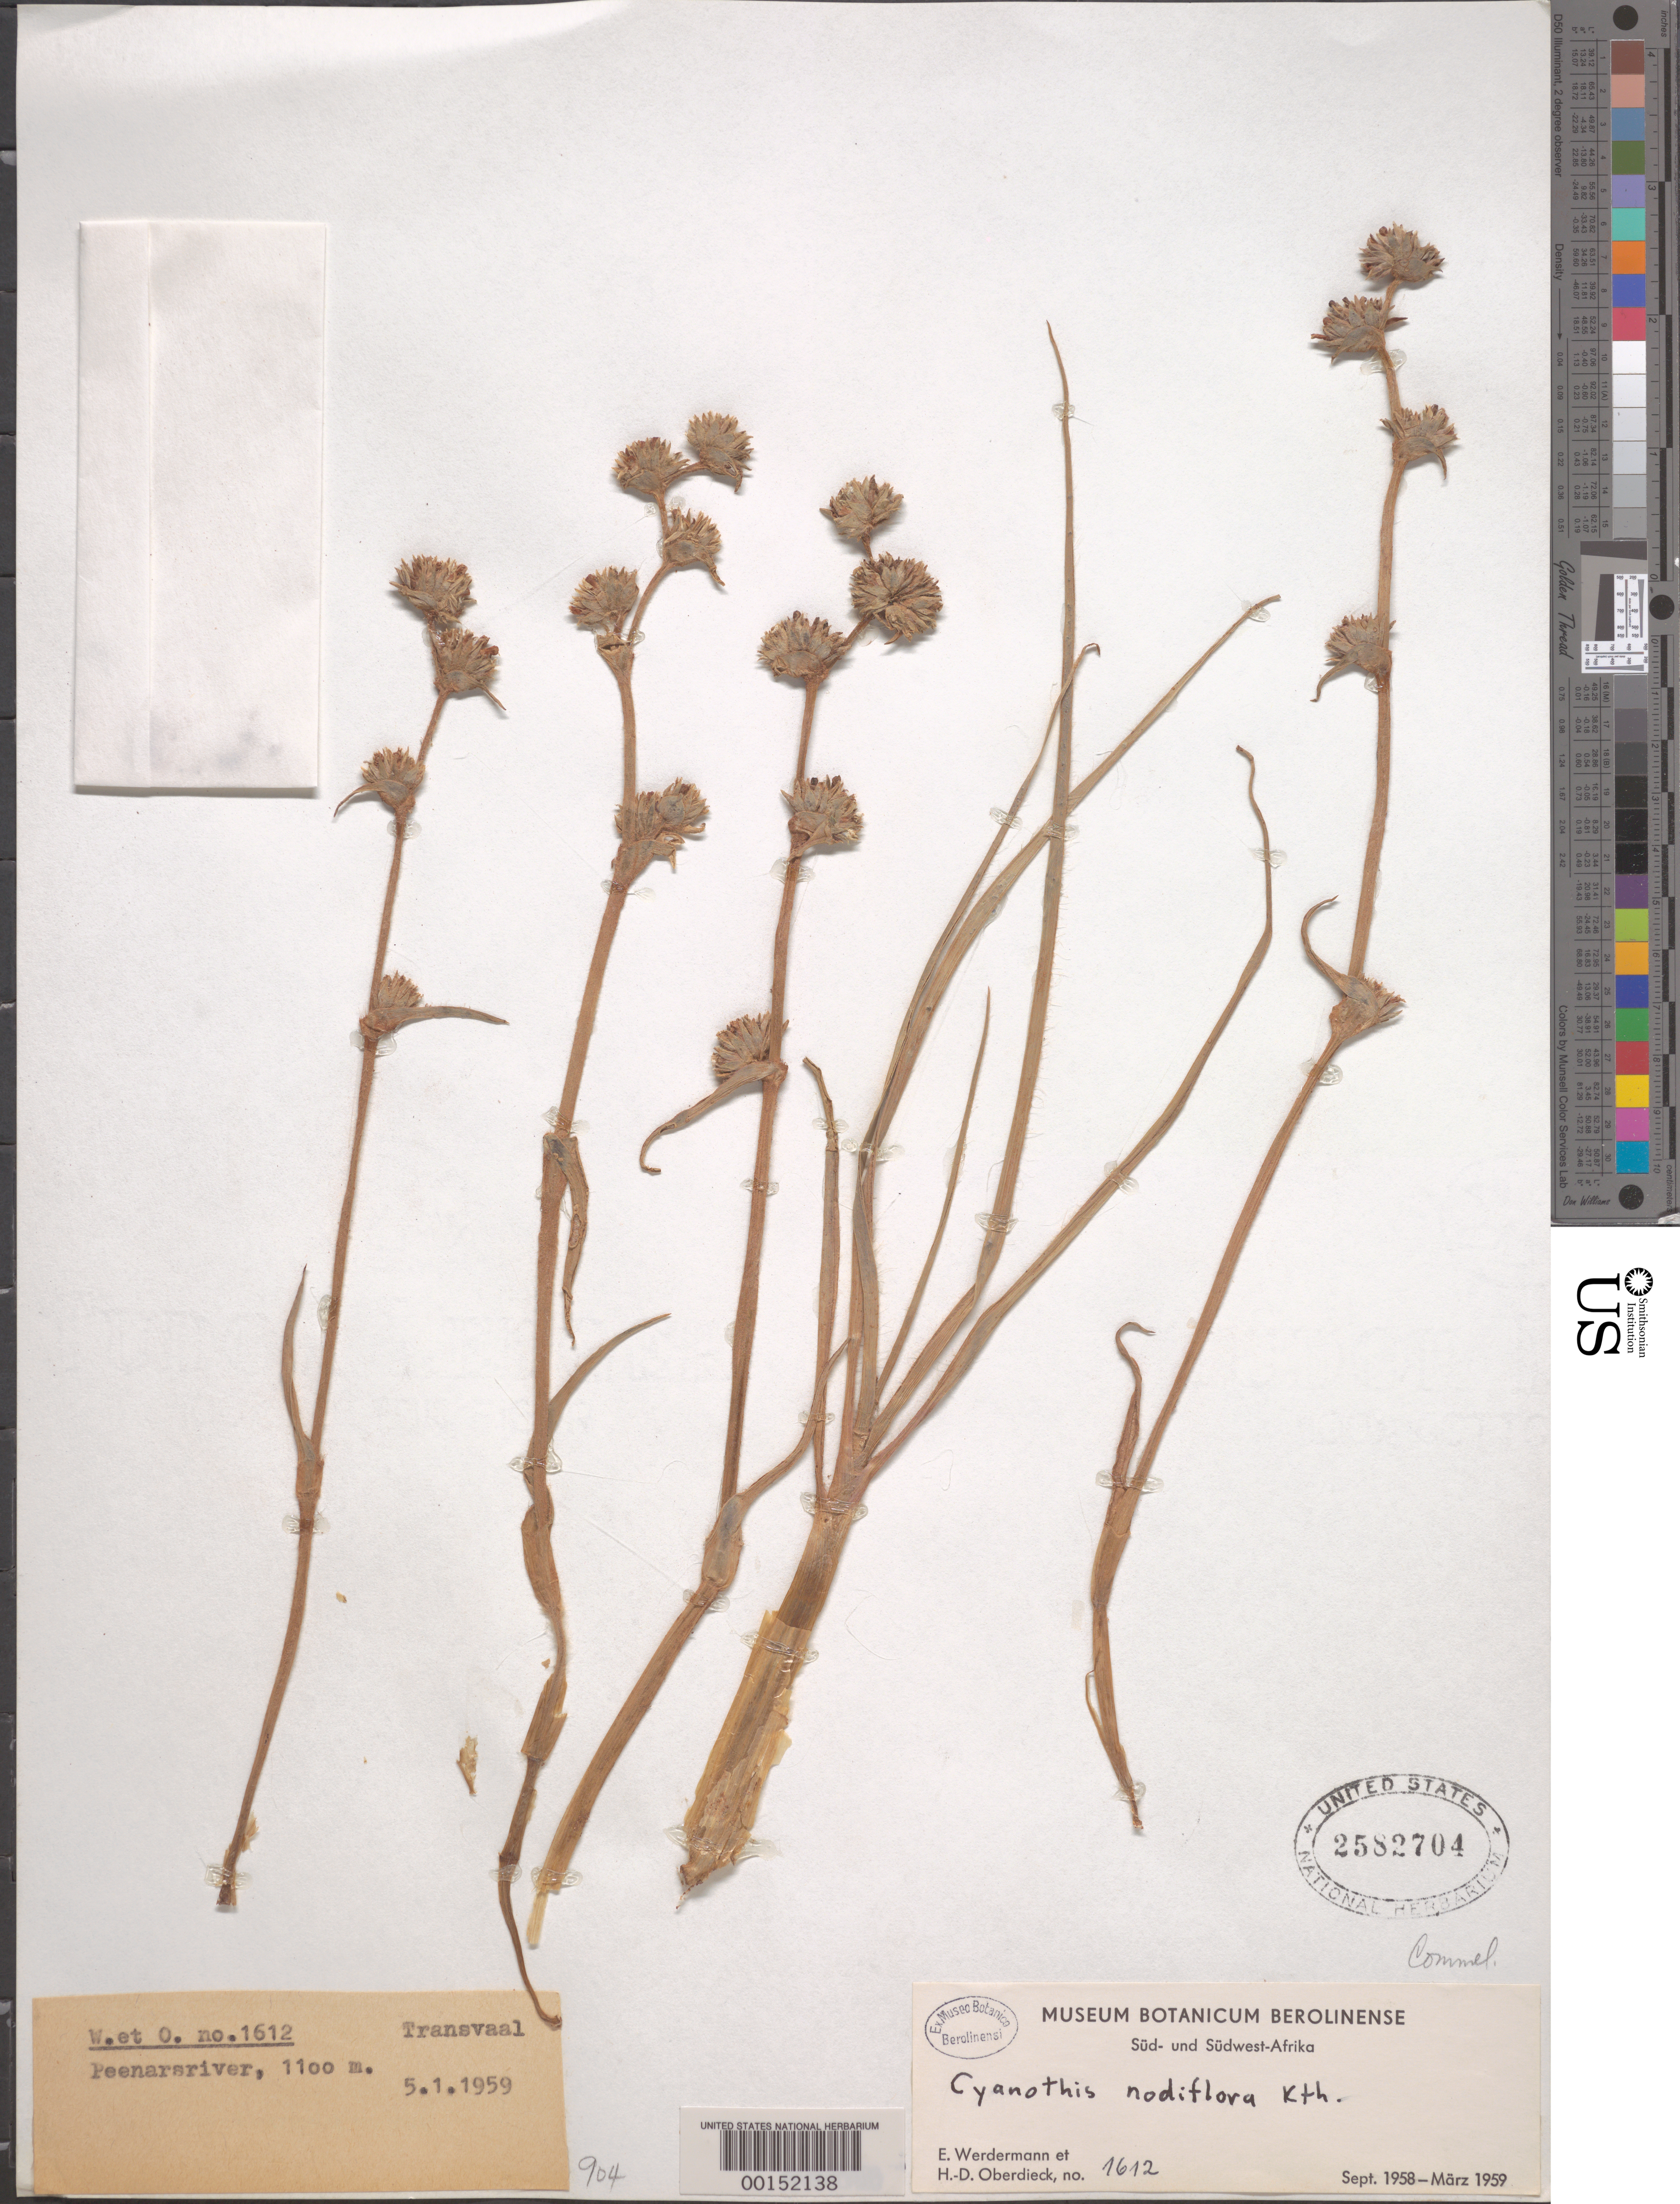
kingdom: Plantae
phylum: Tracheophyta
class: Liliopsida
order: Commelinales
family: Commelinaceae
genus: Cyanotis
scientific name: Cyanotis speciosa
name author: (L. f.) Hassk.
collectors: E. Werdermann & H. Oberdieck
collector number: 1612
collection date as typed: Sep 1958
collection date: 1958-09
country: South Africa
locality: Peenars river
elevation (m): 1100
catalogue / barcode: US 2582704